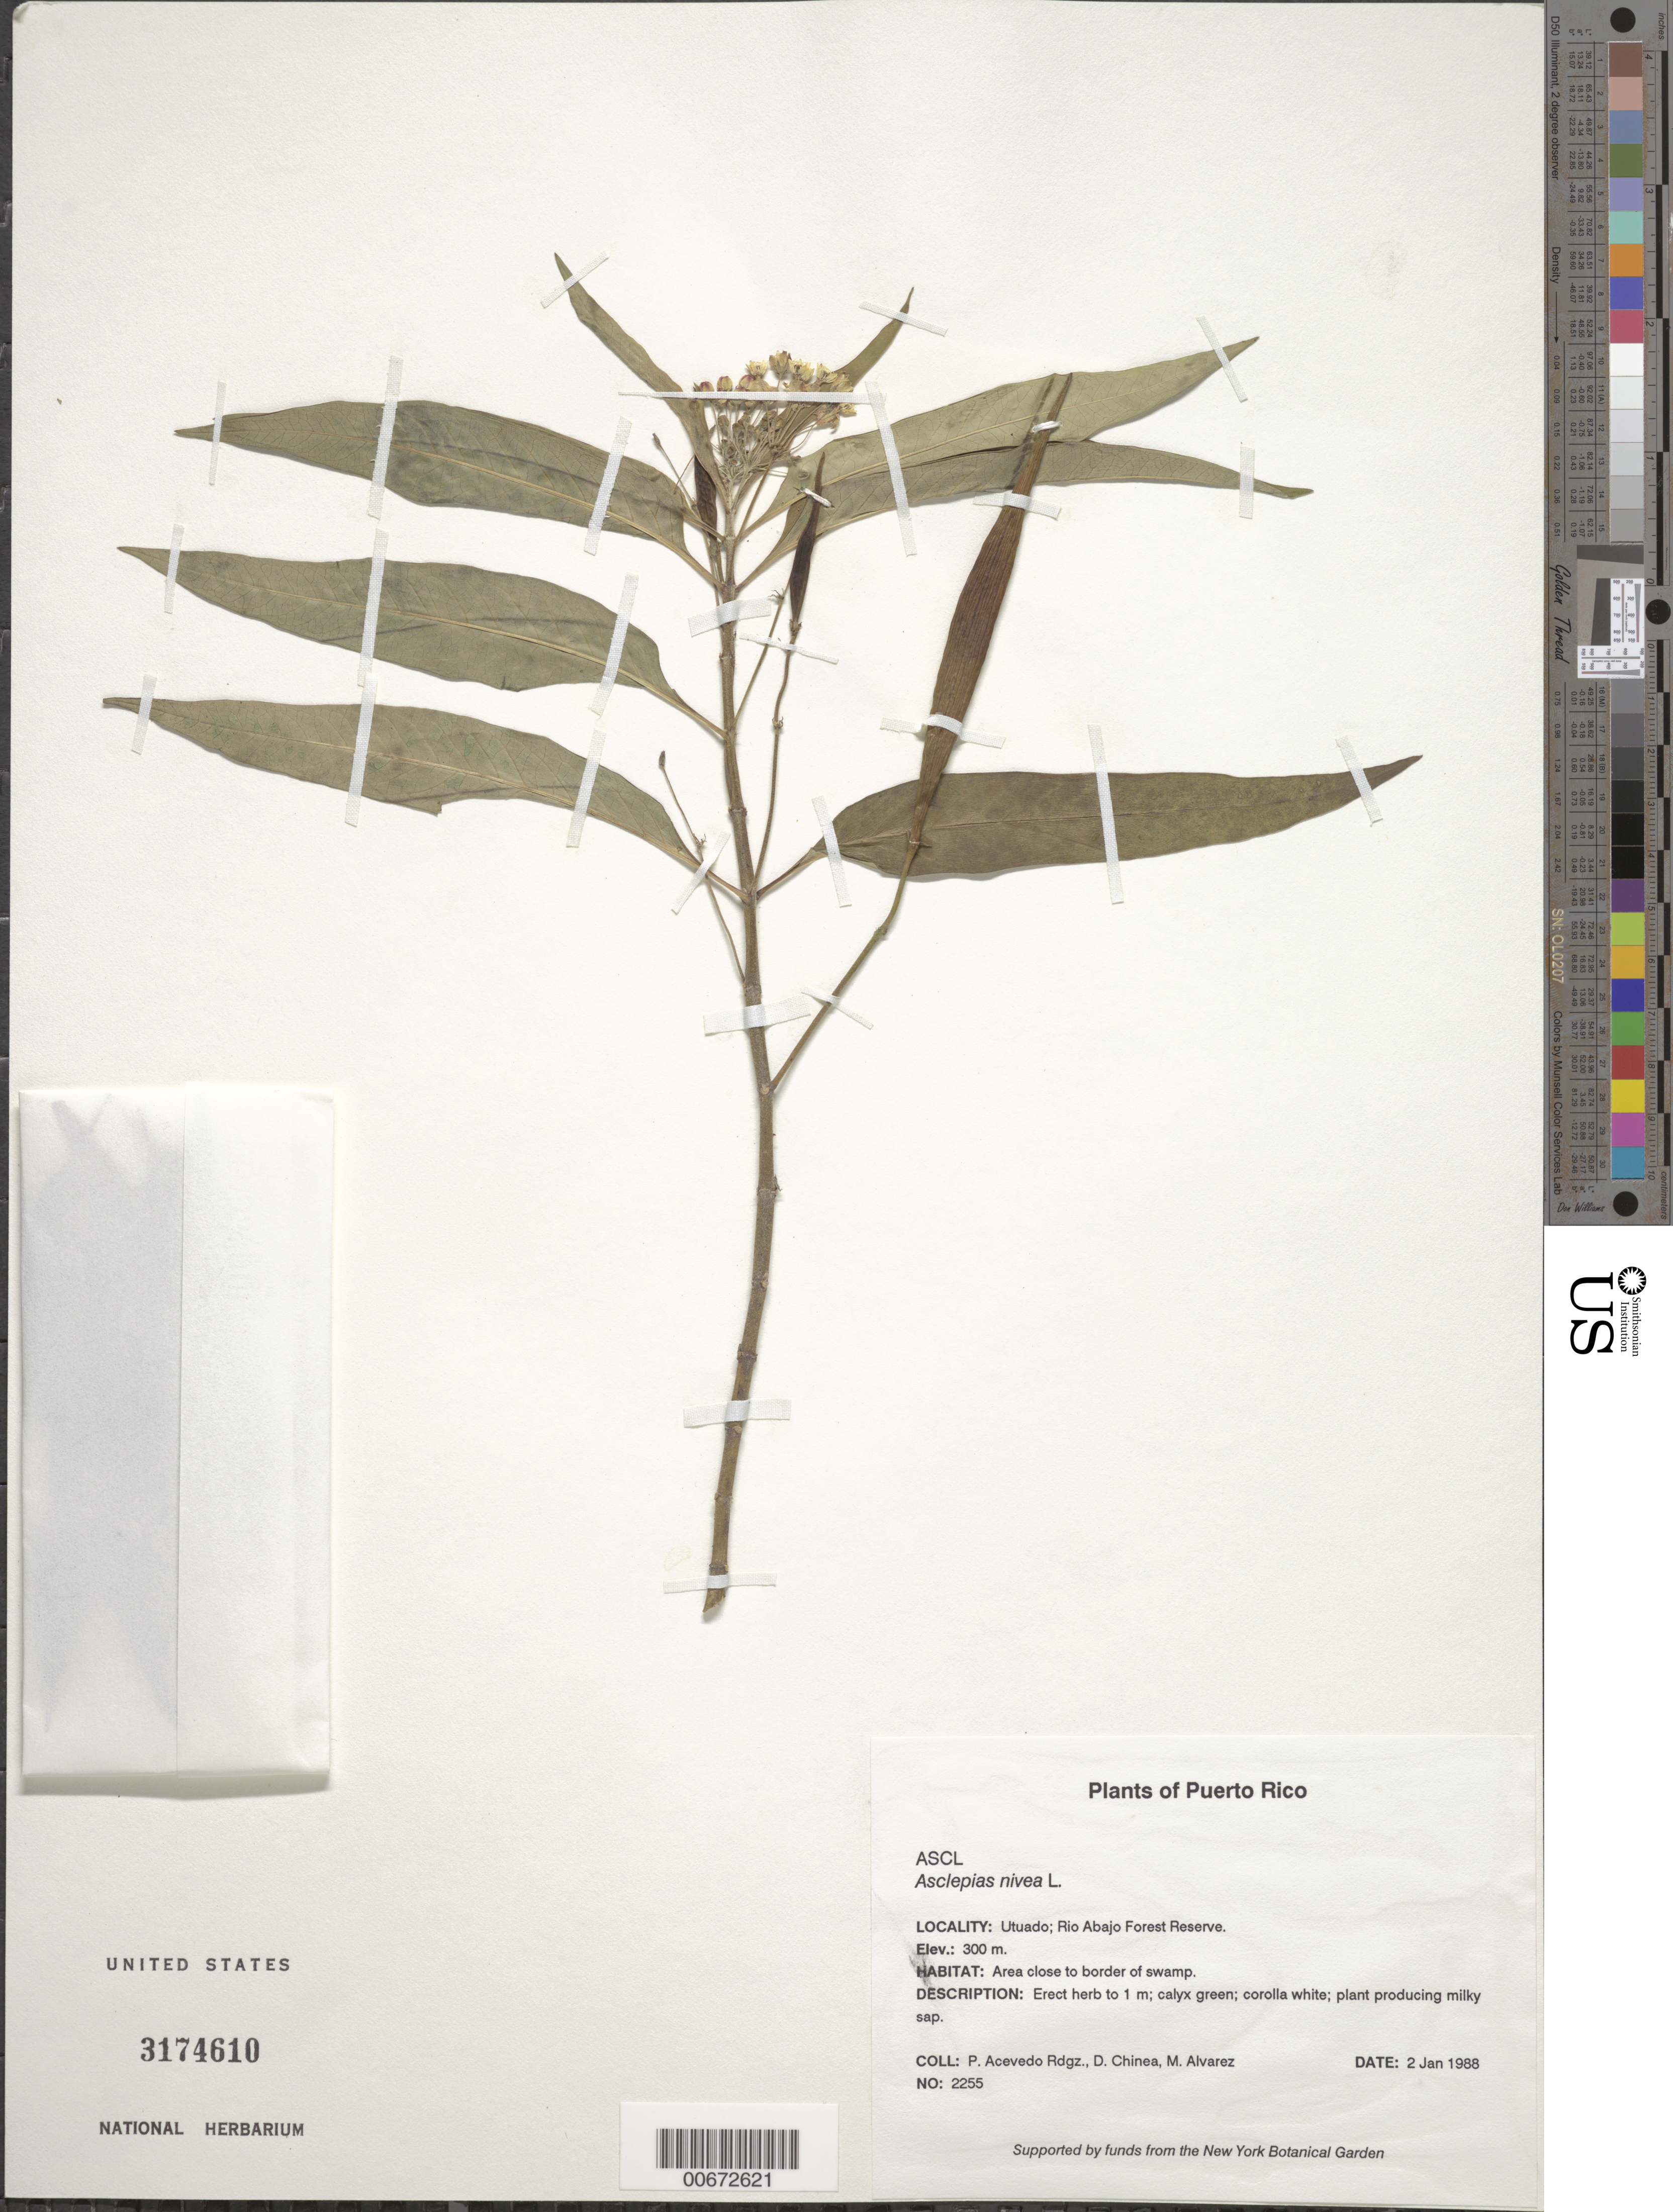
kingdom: Plantae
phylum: Tracheophyta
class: Magnoliopsida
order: Gentianales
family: Apocynaceae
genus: Asclepias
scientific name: Asclepias nivea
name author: L.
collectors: P. Acevedo-Rodr., D. Chinea & J. Alvarez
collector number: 2255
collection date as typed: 02 Jan 1988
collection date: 1988-01-02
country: Puerto Rico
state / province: Arecibo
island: Puerto Rico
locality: Arecibo; Bosque de Río Abajo, Los Puercos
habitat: En area adjacente a borde, bien rara.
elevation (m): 300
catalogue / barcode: US 3174610